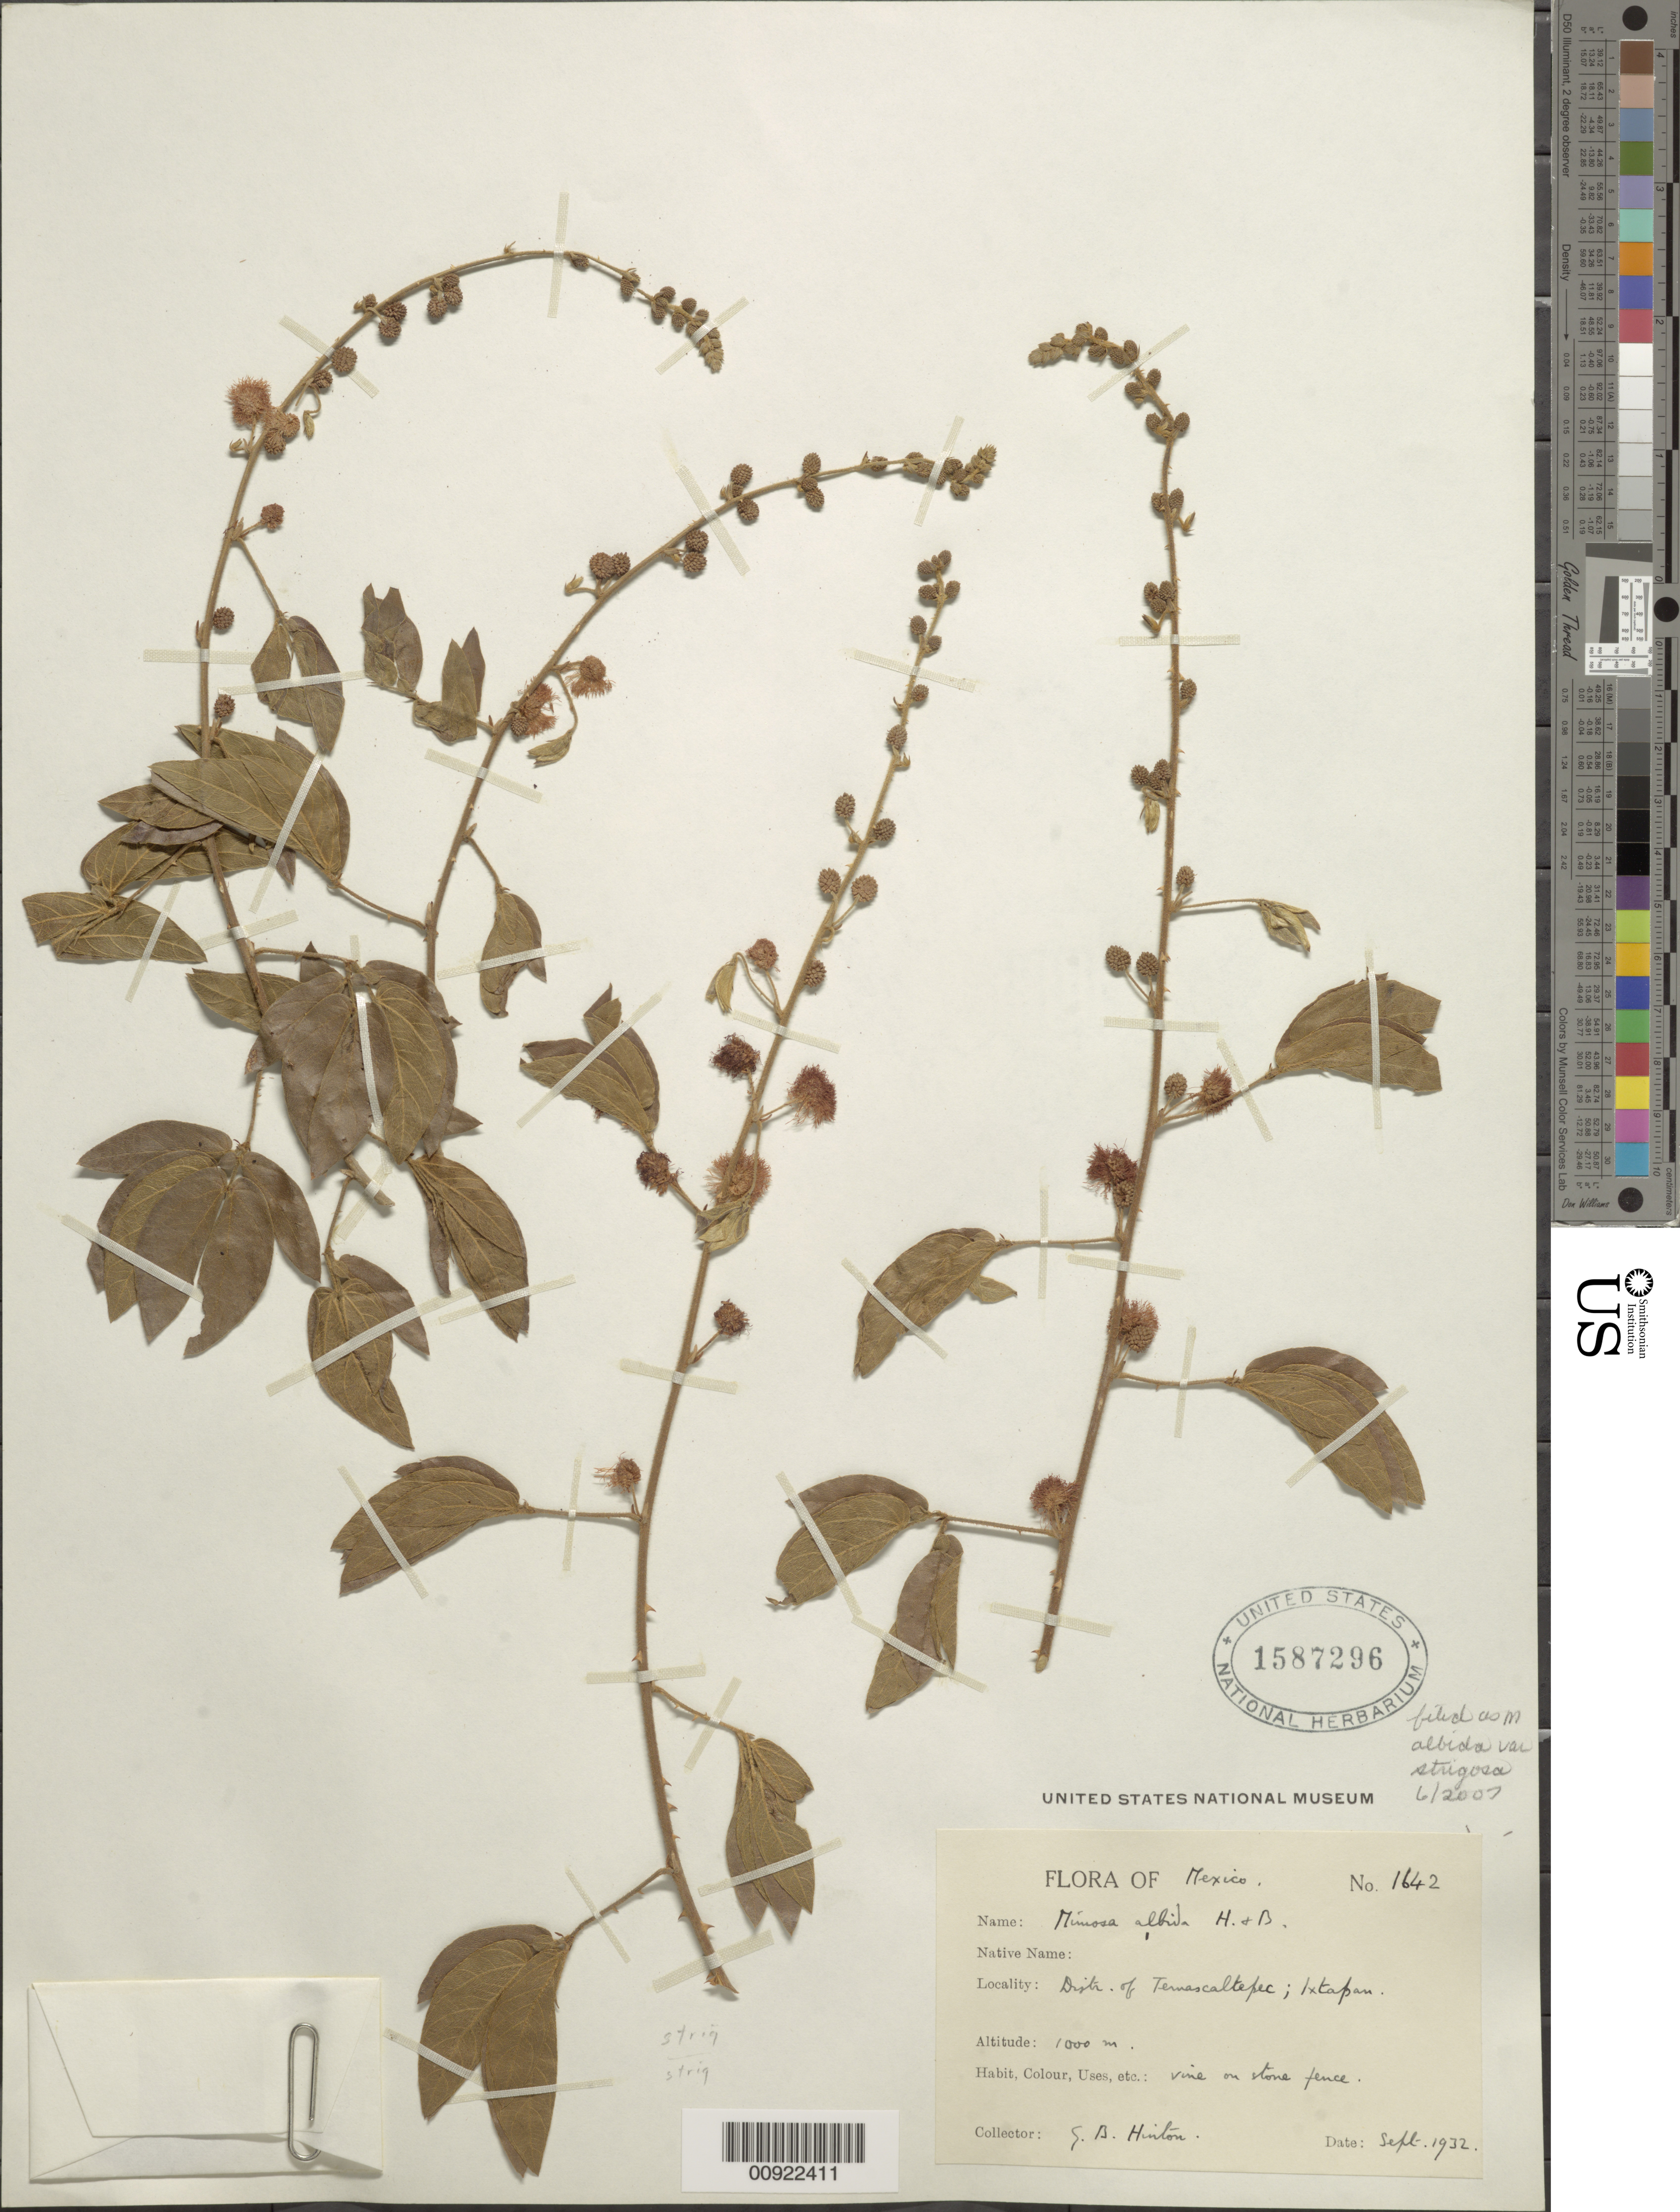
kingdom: Plantae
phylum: Tracheophyta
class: Magnoliopsida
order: Fabales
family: Fabaceae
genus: Mimosa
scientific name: Mimosa albida var. strigosa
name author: (Willd.) B.L. Rob.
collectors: G. B. Hinton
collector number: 1642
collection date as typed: Sep 1932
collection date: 1932-09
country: Mexico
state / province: México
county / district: Temascaltepec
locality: State of Mexico: Distr. of Temascaltepec; Ixtapan.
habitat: On stone fence.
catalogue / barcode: US 1587296